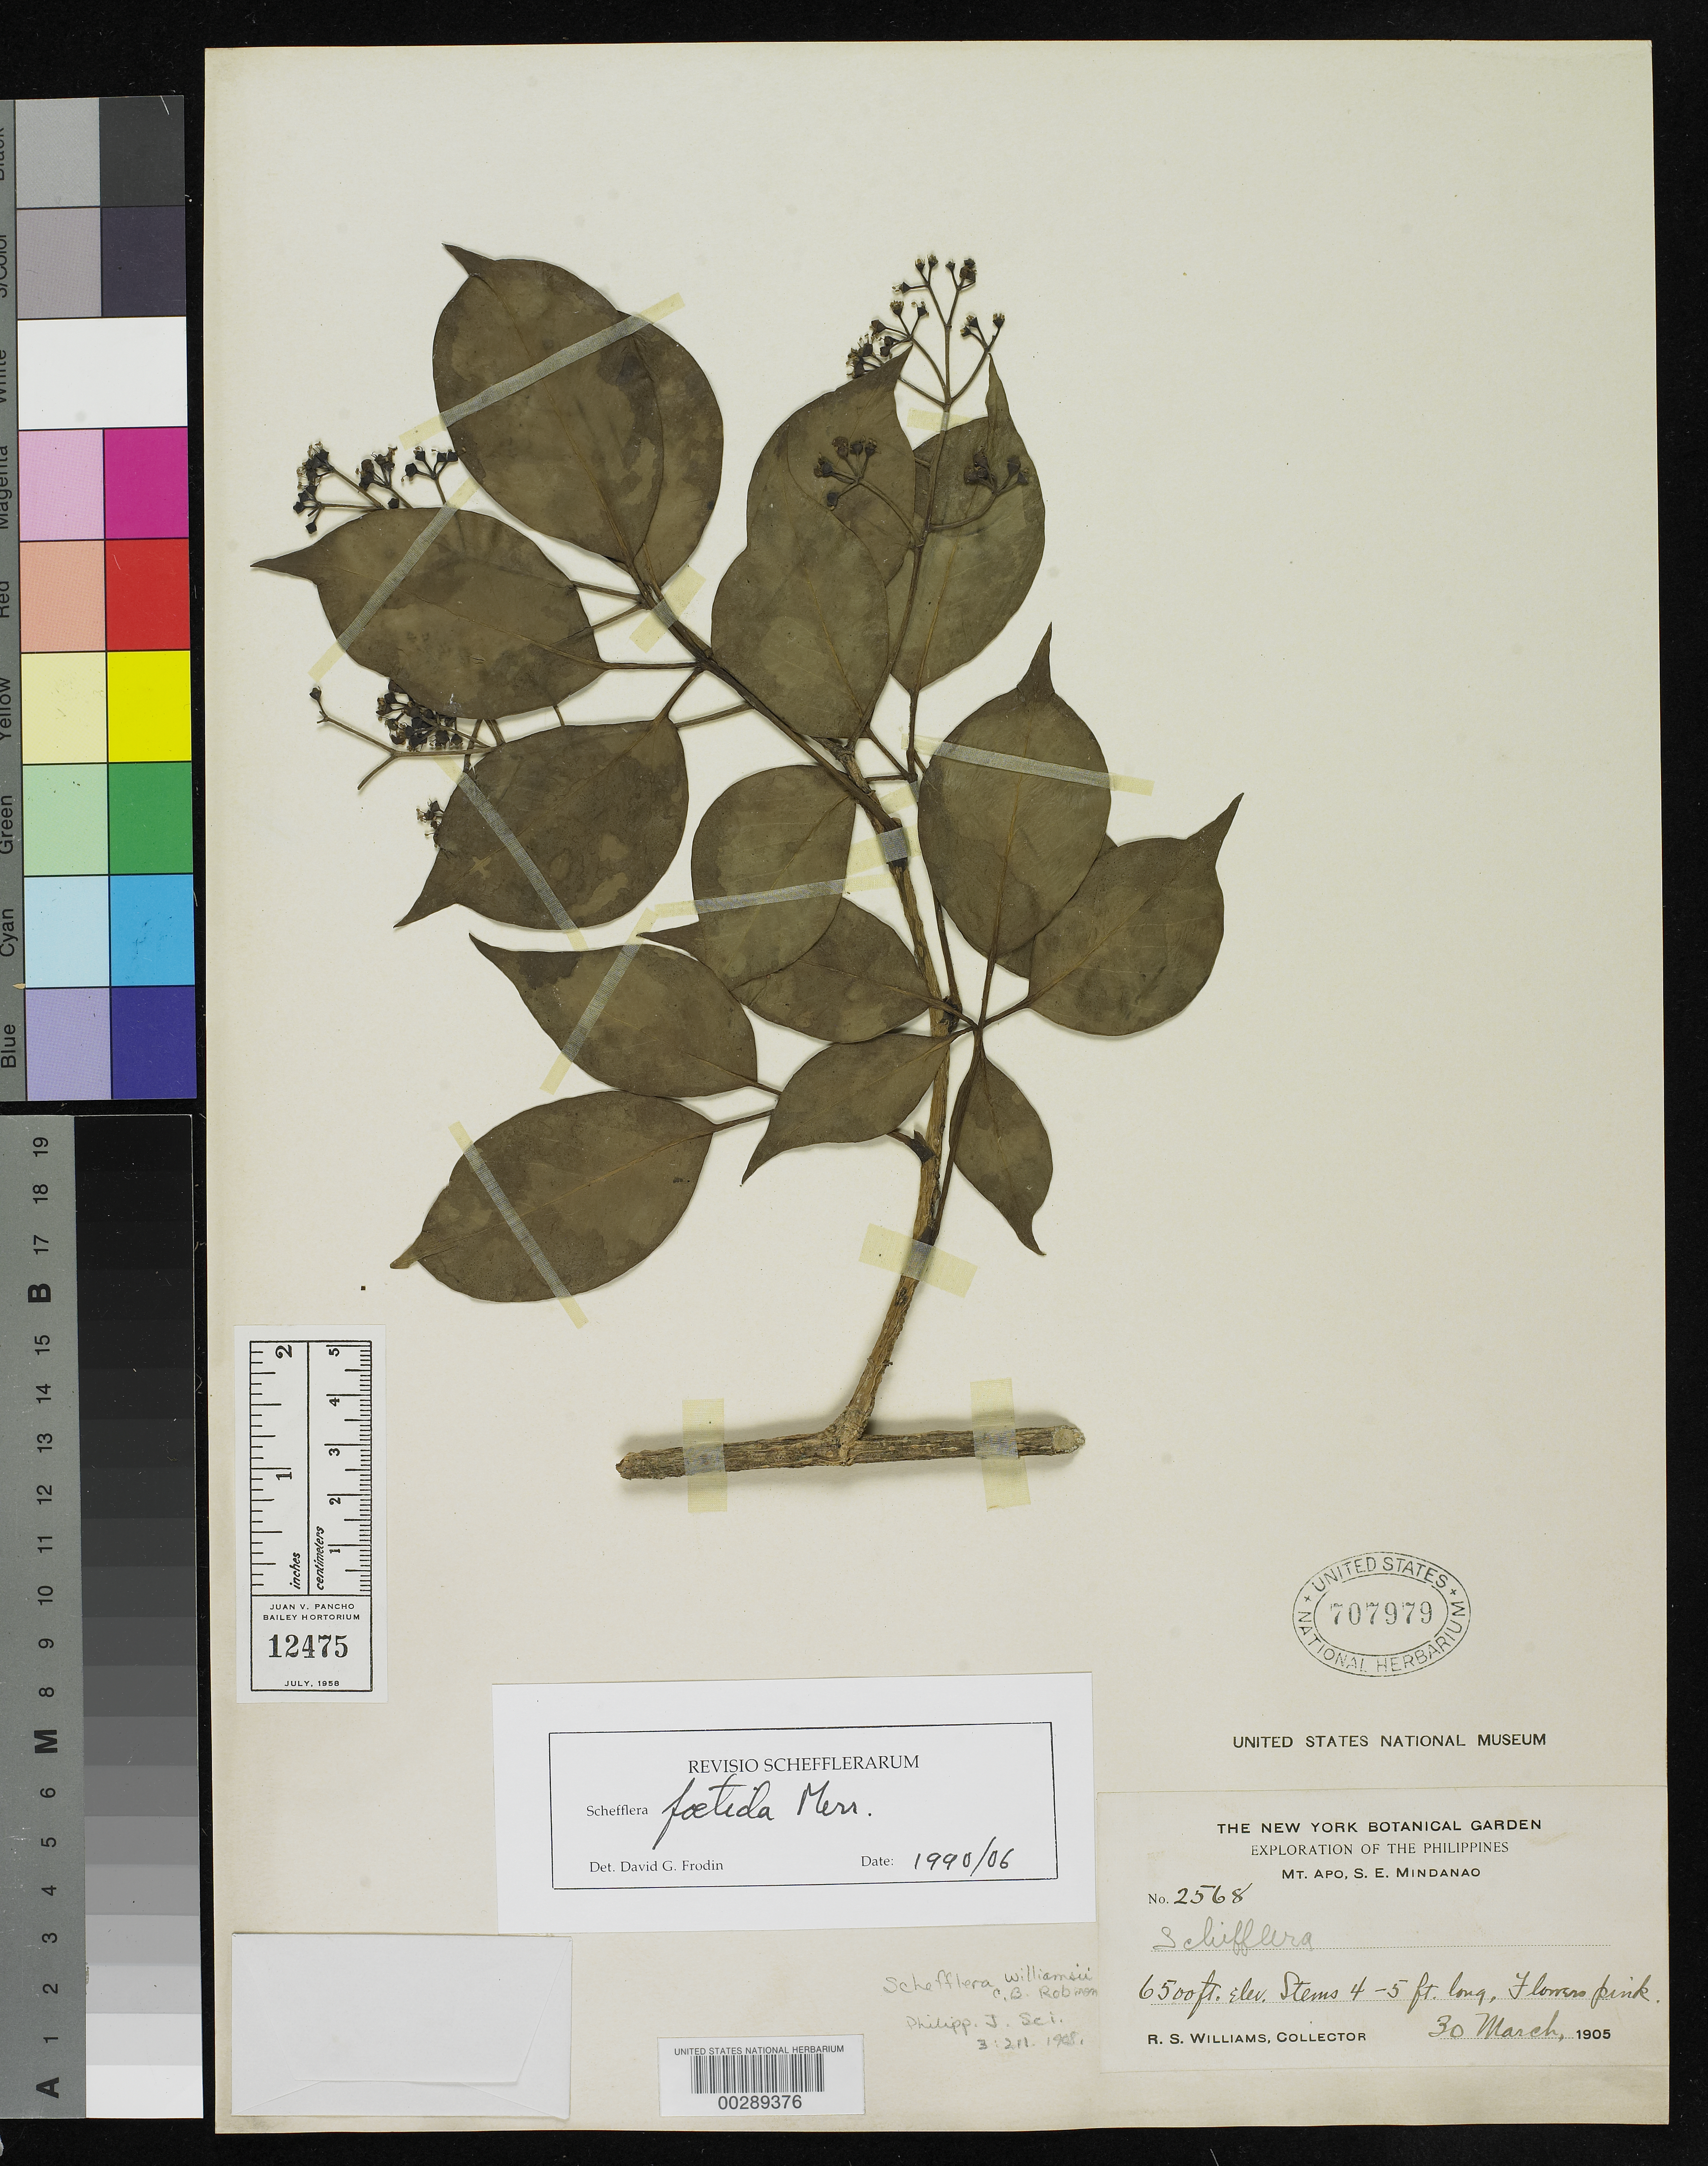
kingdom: Plantae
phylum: Tracheophyta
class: Magnoliopsida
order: Apiales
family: Araliaceae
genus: Schefflera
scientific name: Schefflera williamsii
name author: C.B. Rob.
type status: Isotype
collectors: R. S. Williams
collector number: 2568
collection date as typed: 30 Mar 1905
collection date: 1905-03-30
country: Philippines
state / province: Davao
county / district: Davao del Sur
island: Mindanao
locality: Mt. Apo.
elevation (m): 1950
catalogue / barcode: US 707979